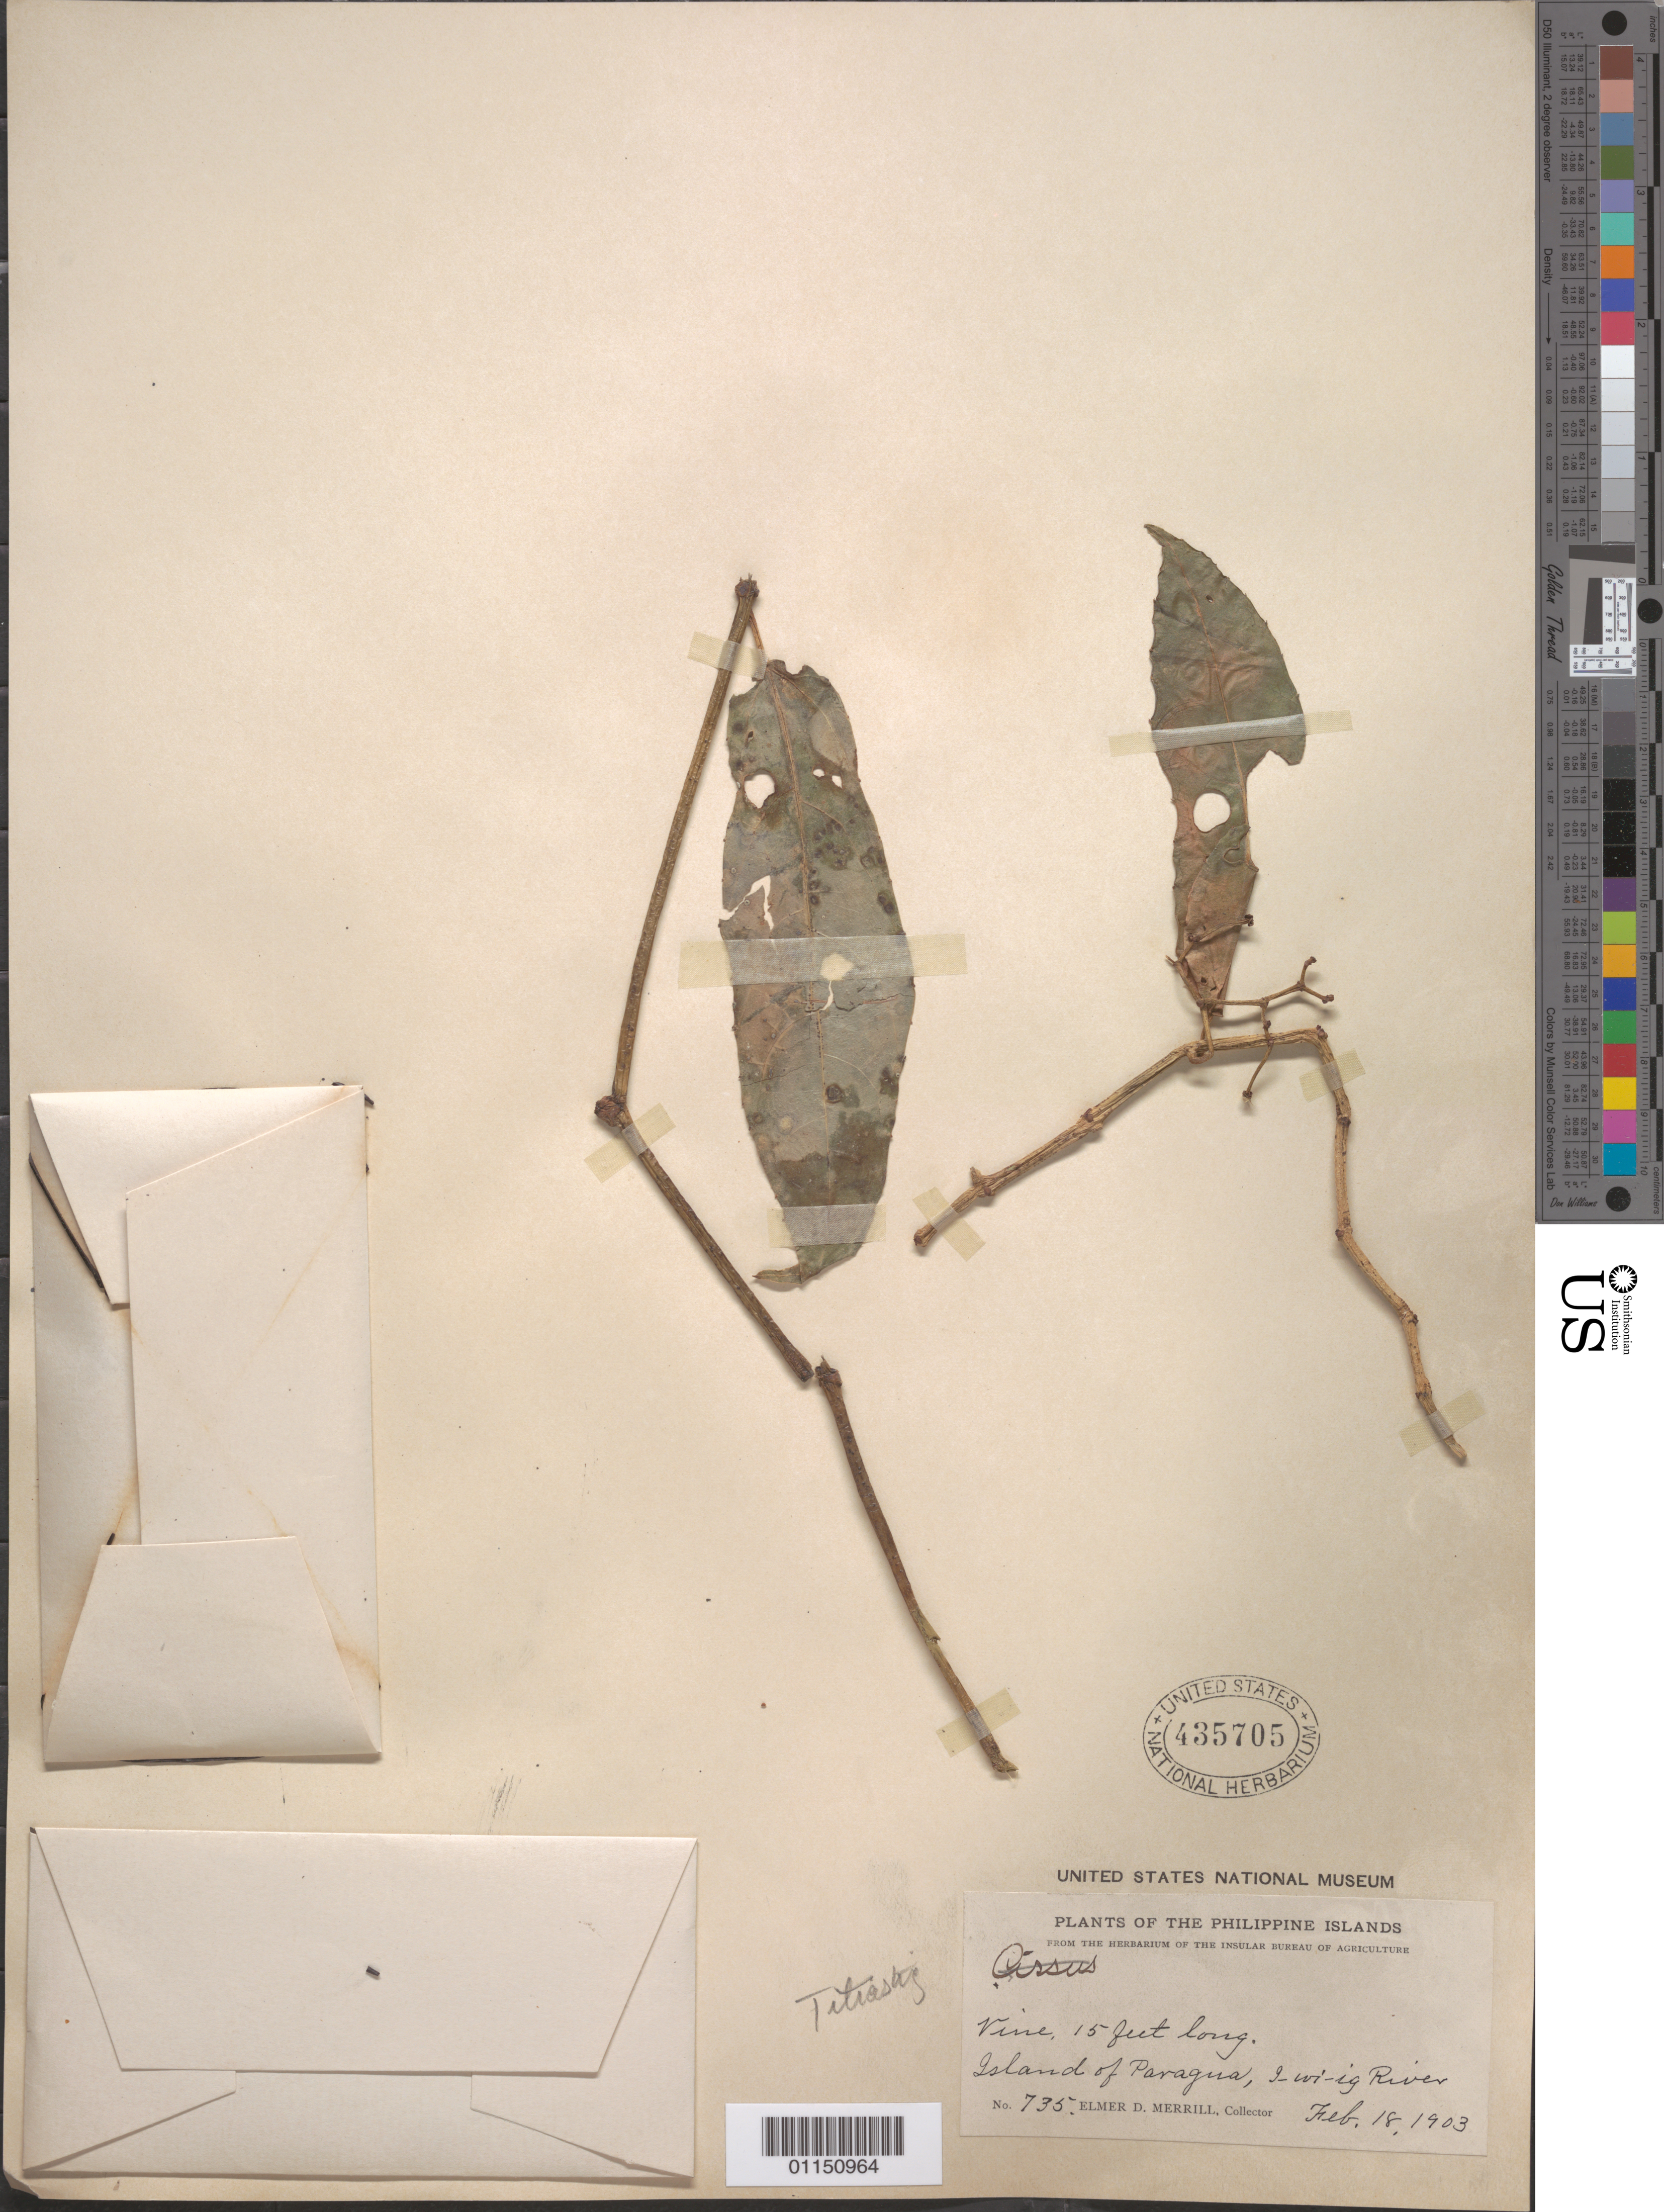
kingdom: Plantae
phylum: Tracheophyta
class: Magnoliopsida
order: Vitales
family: Vitaceae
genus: Tetrastigma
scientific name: Tetrastigma sp.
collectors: E. D. Merrill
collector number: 735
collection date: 1903-02-18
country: Philippines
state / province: Mimaropa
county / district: Palawan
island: Palawan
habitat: Vine.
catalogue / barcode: US 435705